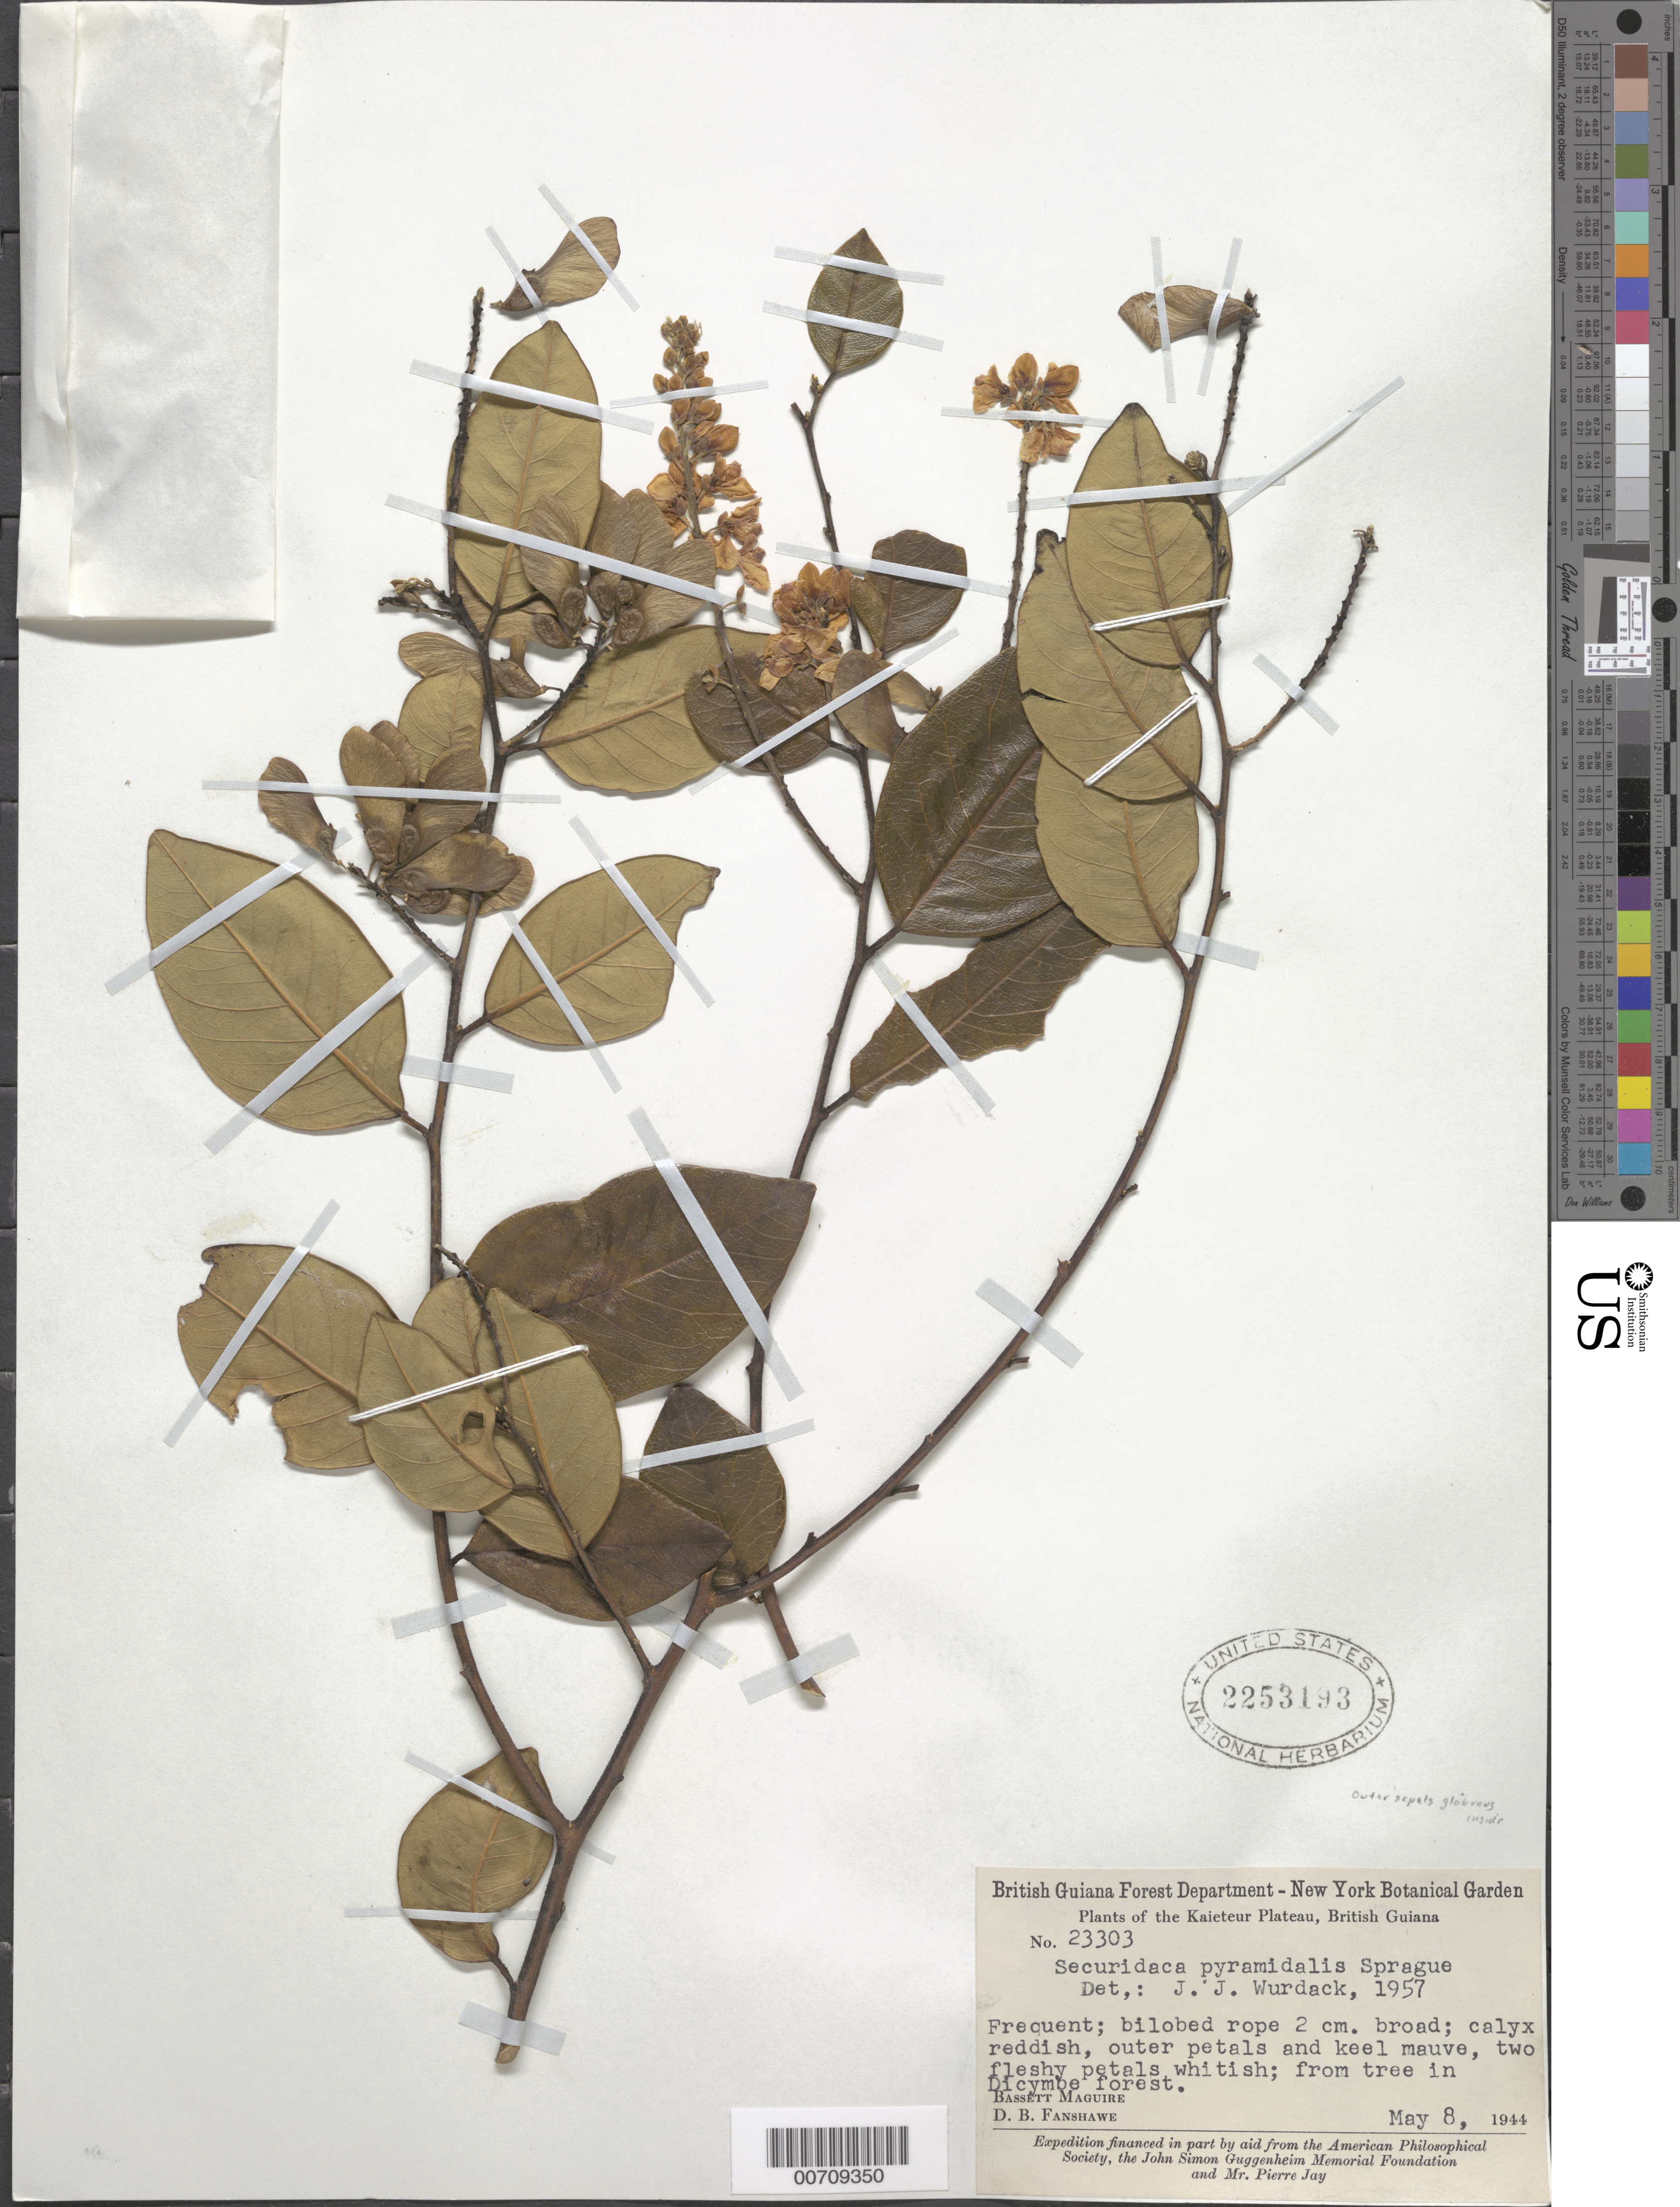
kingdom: Plantae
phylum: Tracheophyta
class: Magnoliopsida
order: Fabales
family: Polygalaceae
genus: Securidaca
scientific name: Securidaca pyramidalis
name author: Sprague ex Sandwith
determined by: Wurdack, John J., (US), US (UNITED STATES)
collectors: B. Maguire & D. B. Fanshawe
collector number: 23303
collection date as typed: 8-May-44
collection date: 1944-05-08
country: Guyana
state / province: Potaro-Siparuni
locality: Kaieteur Plateau, Potaro River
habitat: From tree in Dicymbe forest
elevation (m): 427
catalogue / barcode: US 2253193